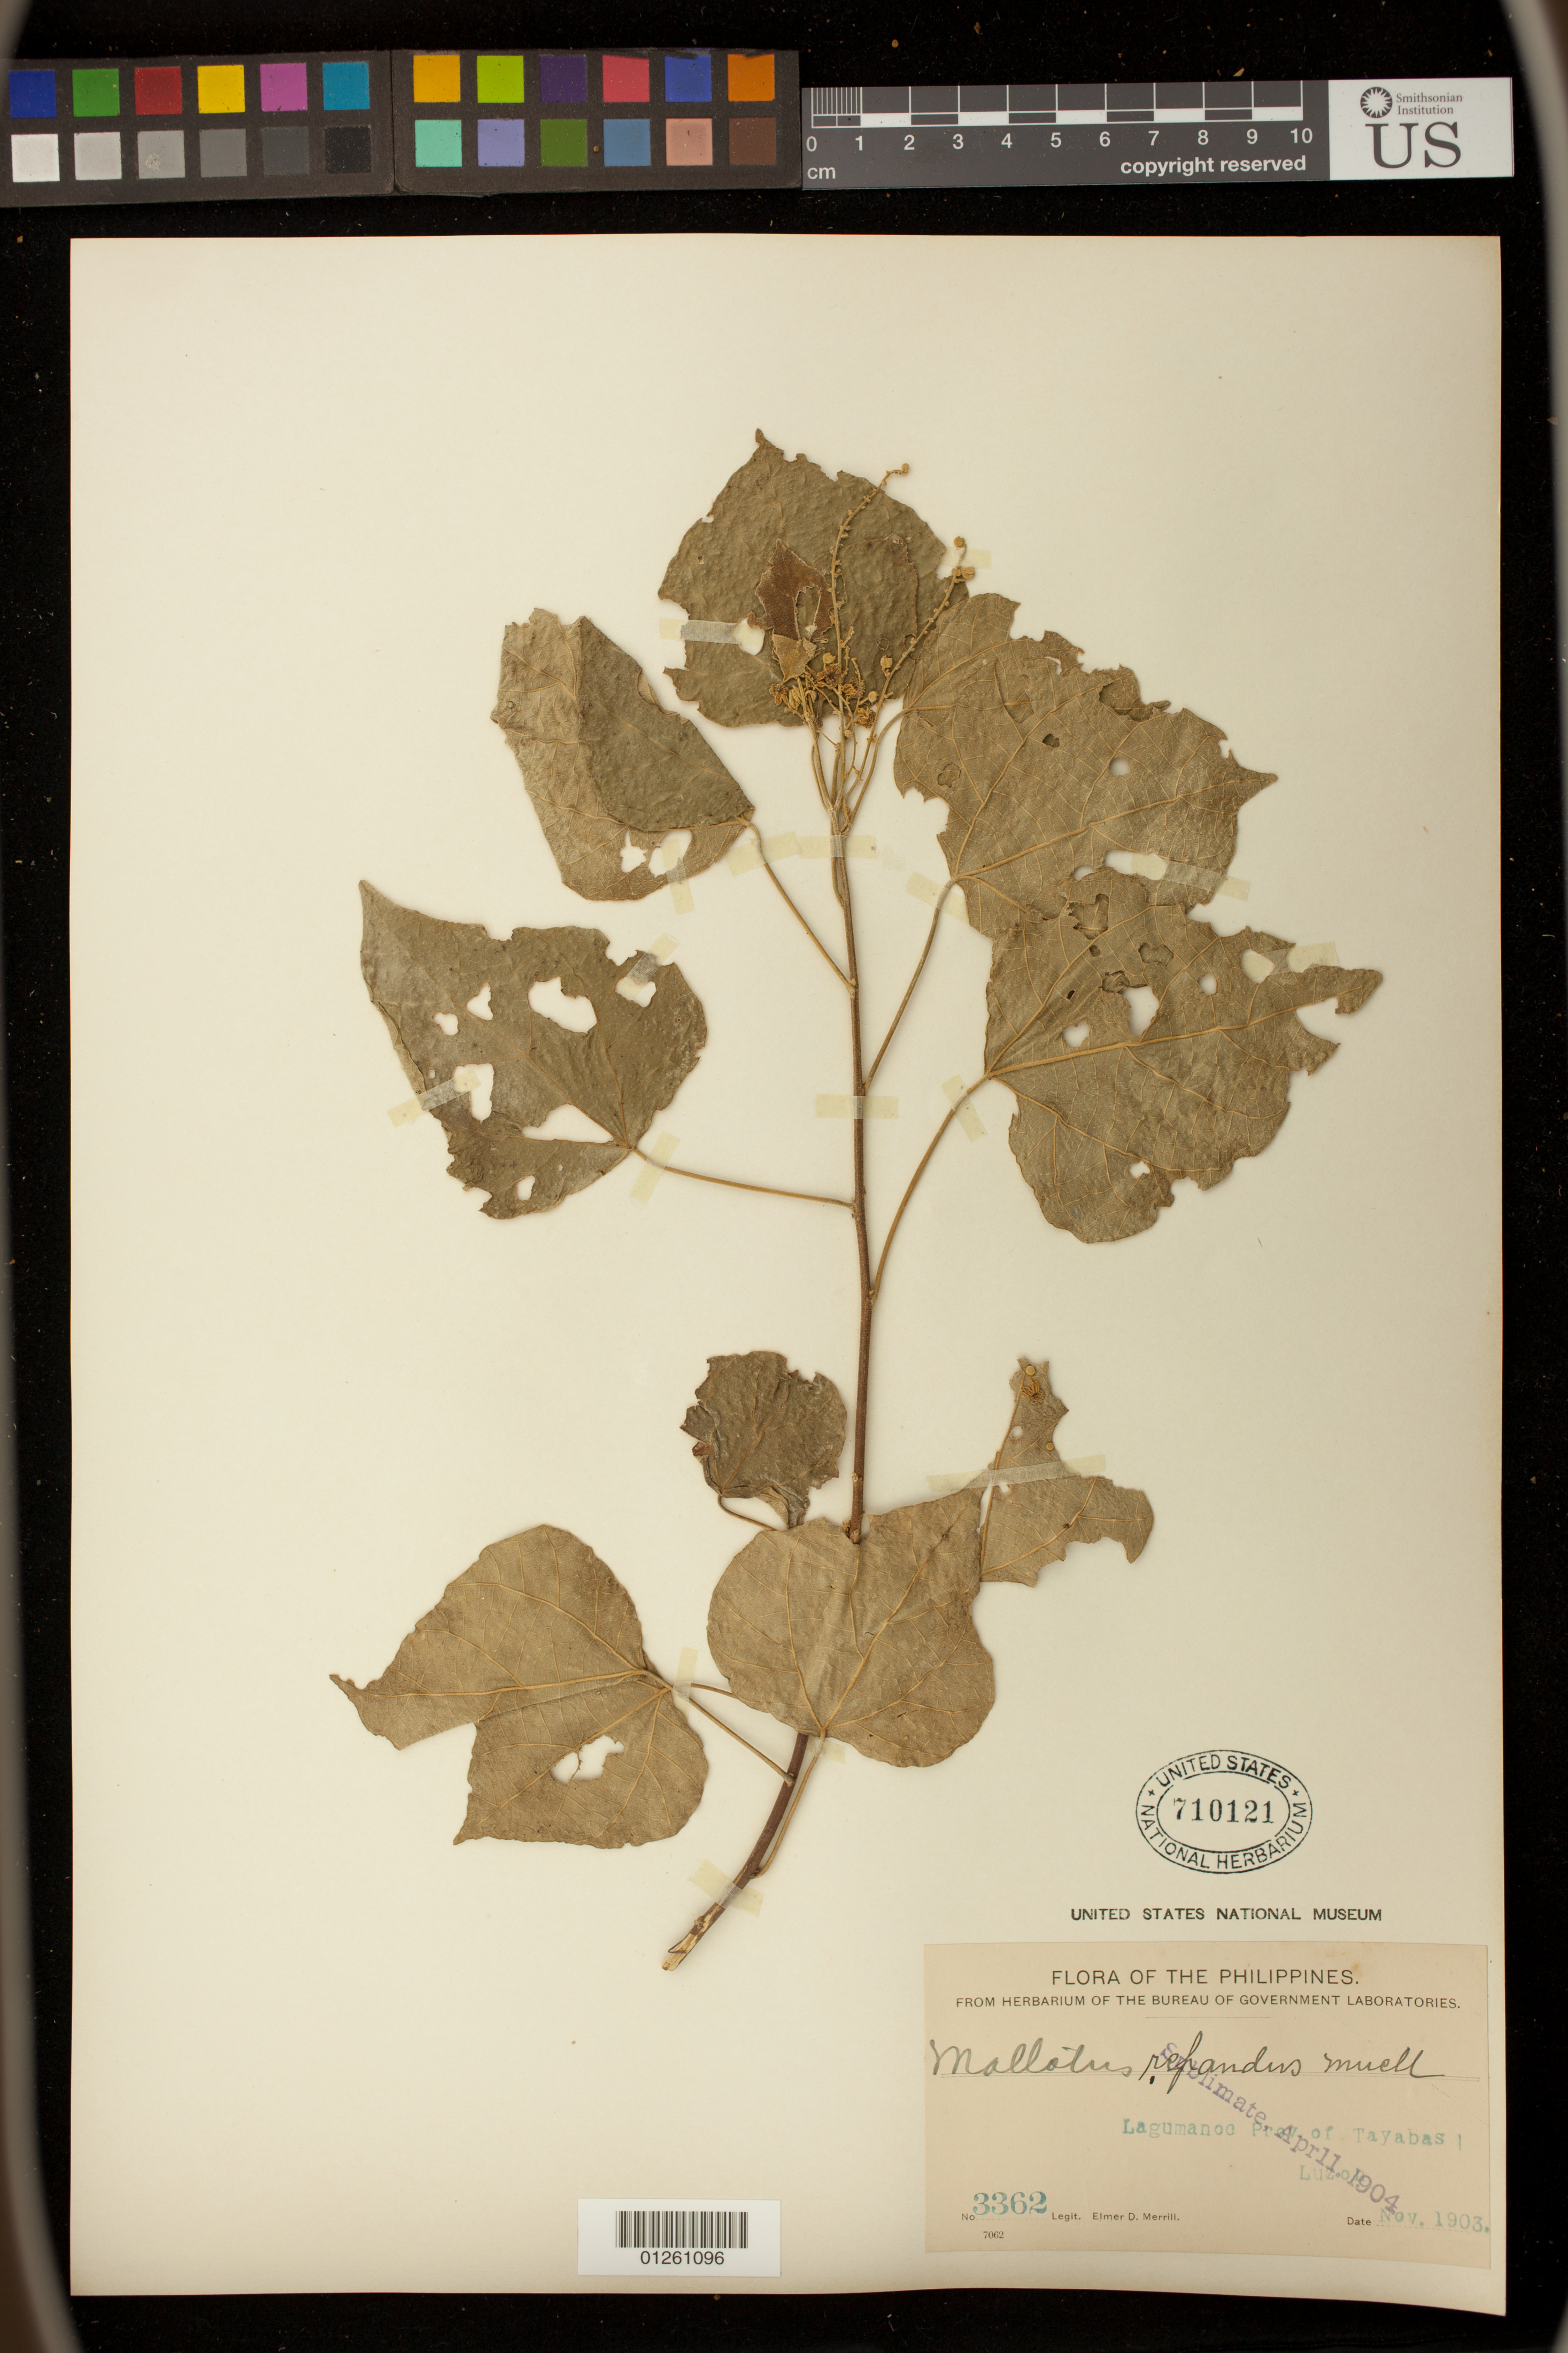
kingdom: Plantae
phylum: Tracheophyta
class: Magnoliopsida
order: Malpighiales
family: Euphorbiaceae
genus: Mallotus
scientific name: Mallotus repandus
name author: (Rottler) Müll. Arg.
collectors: E. D. Merrill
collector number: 3362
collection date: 1903-11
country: Philippines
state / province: Calabarzon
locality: Lagumanoc, Prov. of Tayabas, Luzon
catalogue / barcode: US 710121